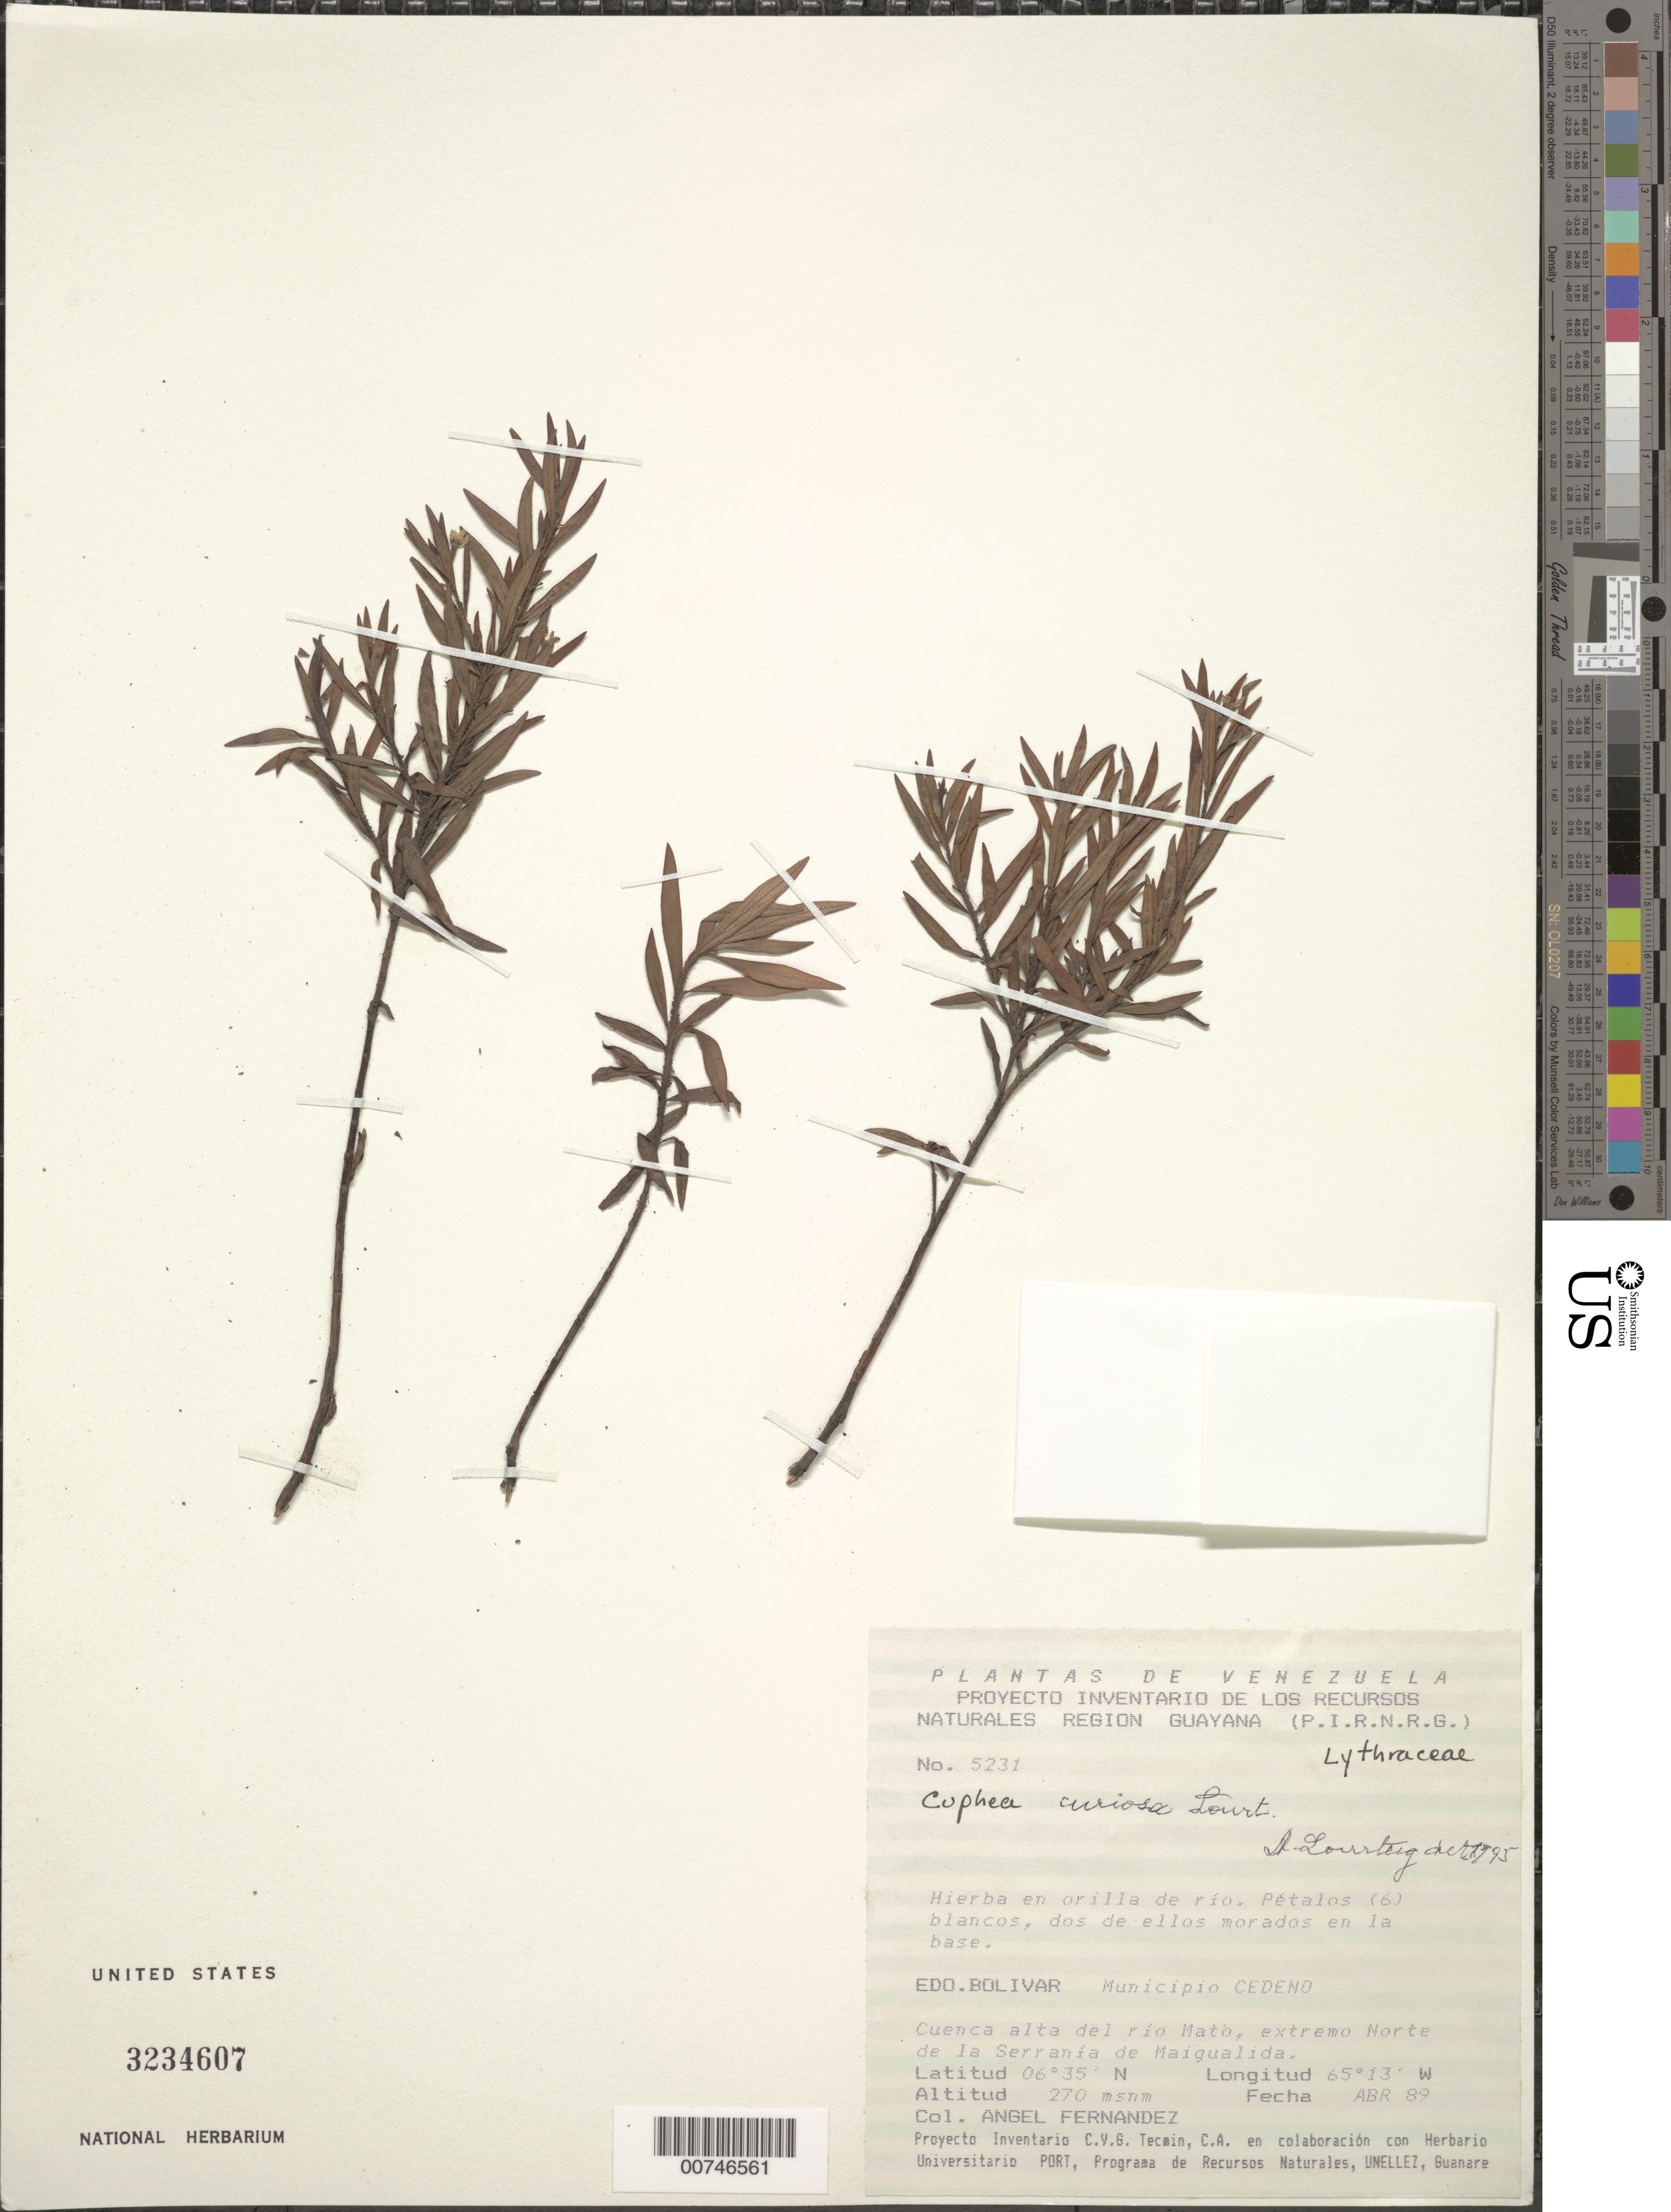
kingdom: Plantae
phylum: Tracheophyta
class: Magnoliopsida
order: Myrtales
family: Lythraceae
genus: Cuphea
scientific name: Cuphea curiosa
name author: Lourteig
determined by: Lourteig, A.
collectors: A. Fernández & E. Sanoja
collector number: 5231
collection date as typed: Apr-89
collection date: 1989-04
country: Venezuela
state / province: Bolívar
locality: Mun. Cedeño, Río Mato, extremo Norte de la Serrania de Maigualida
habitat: Orilla de rio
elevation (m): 270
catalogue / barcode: US 3234607